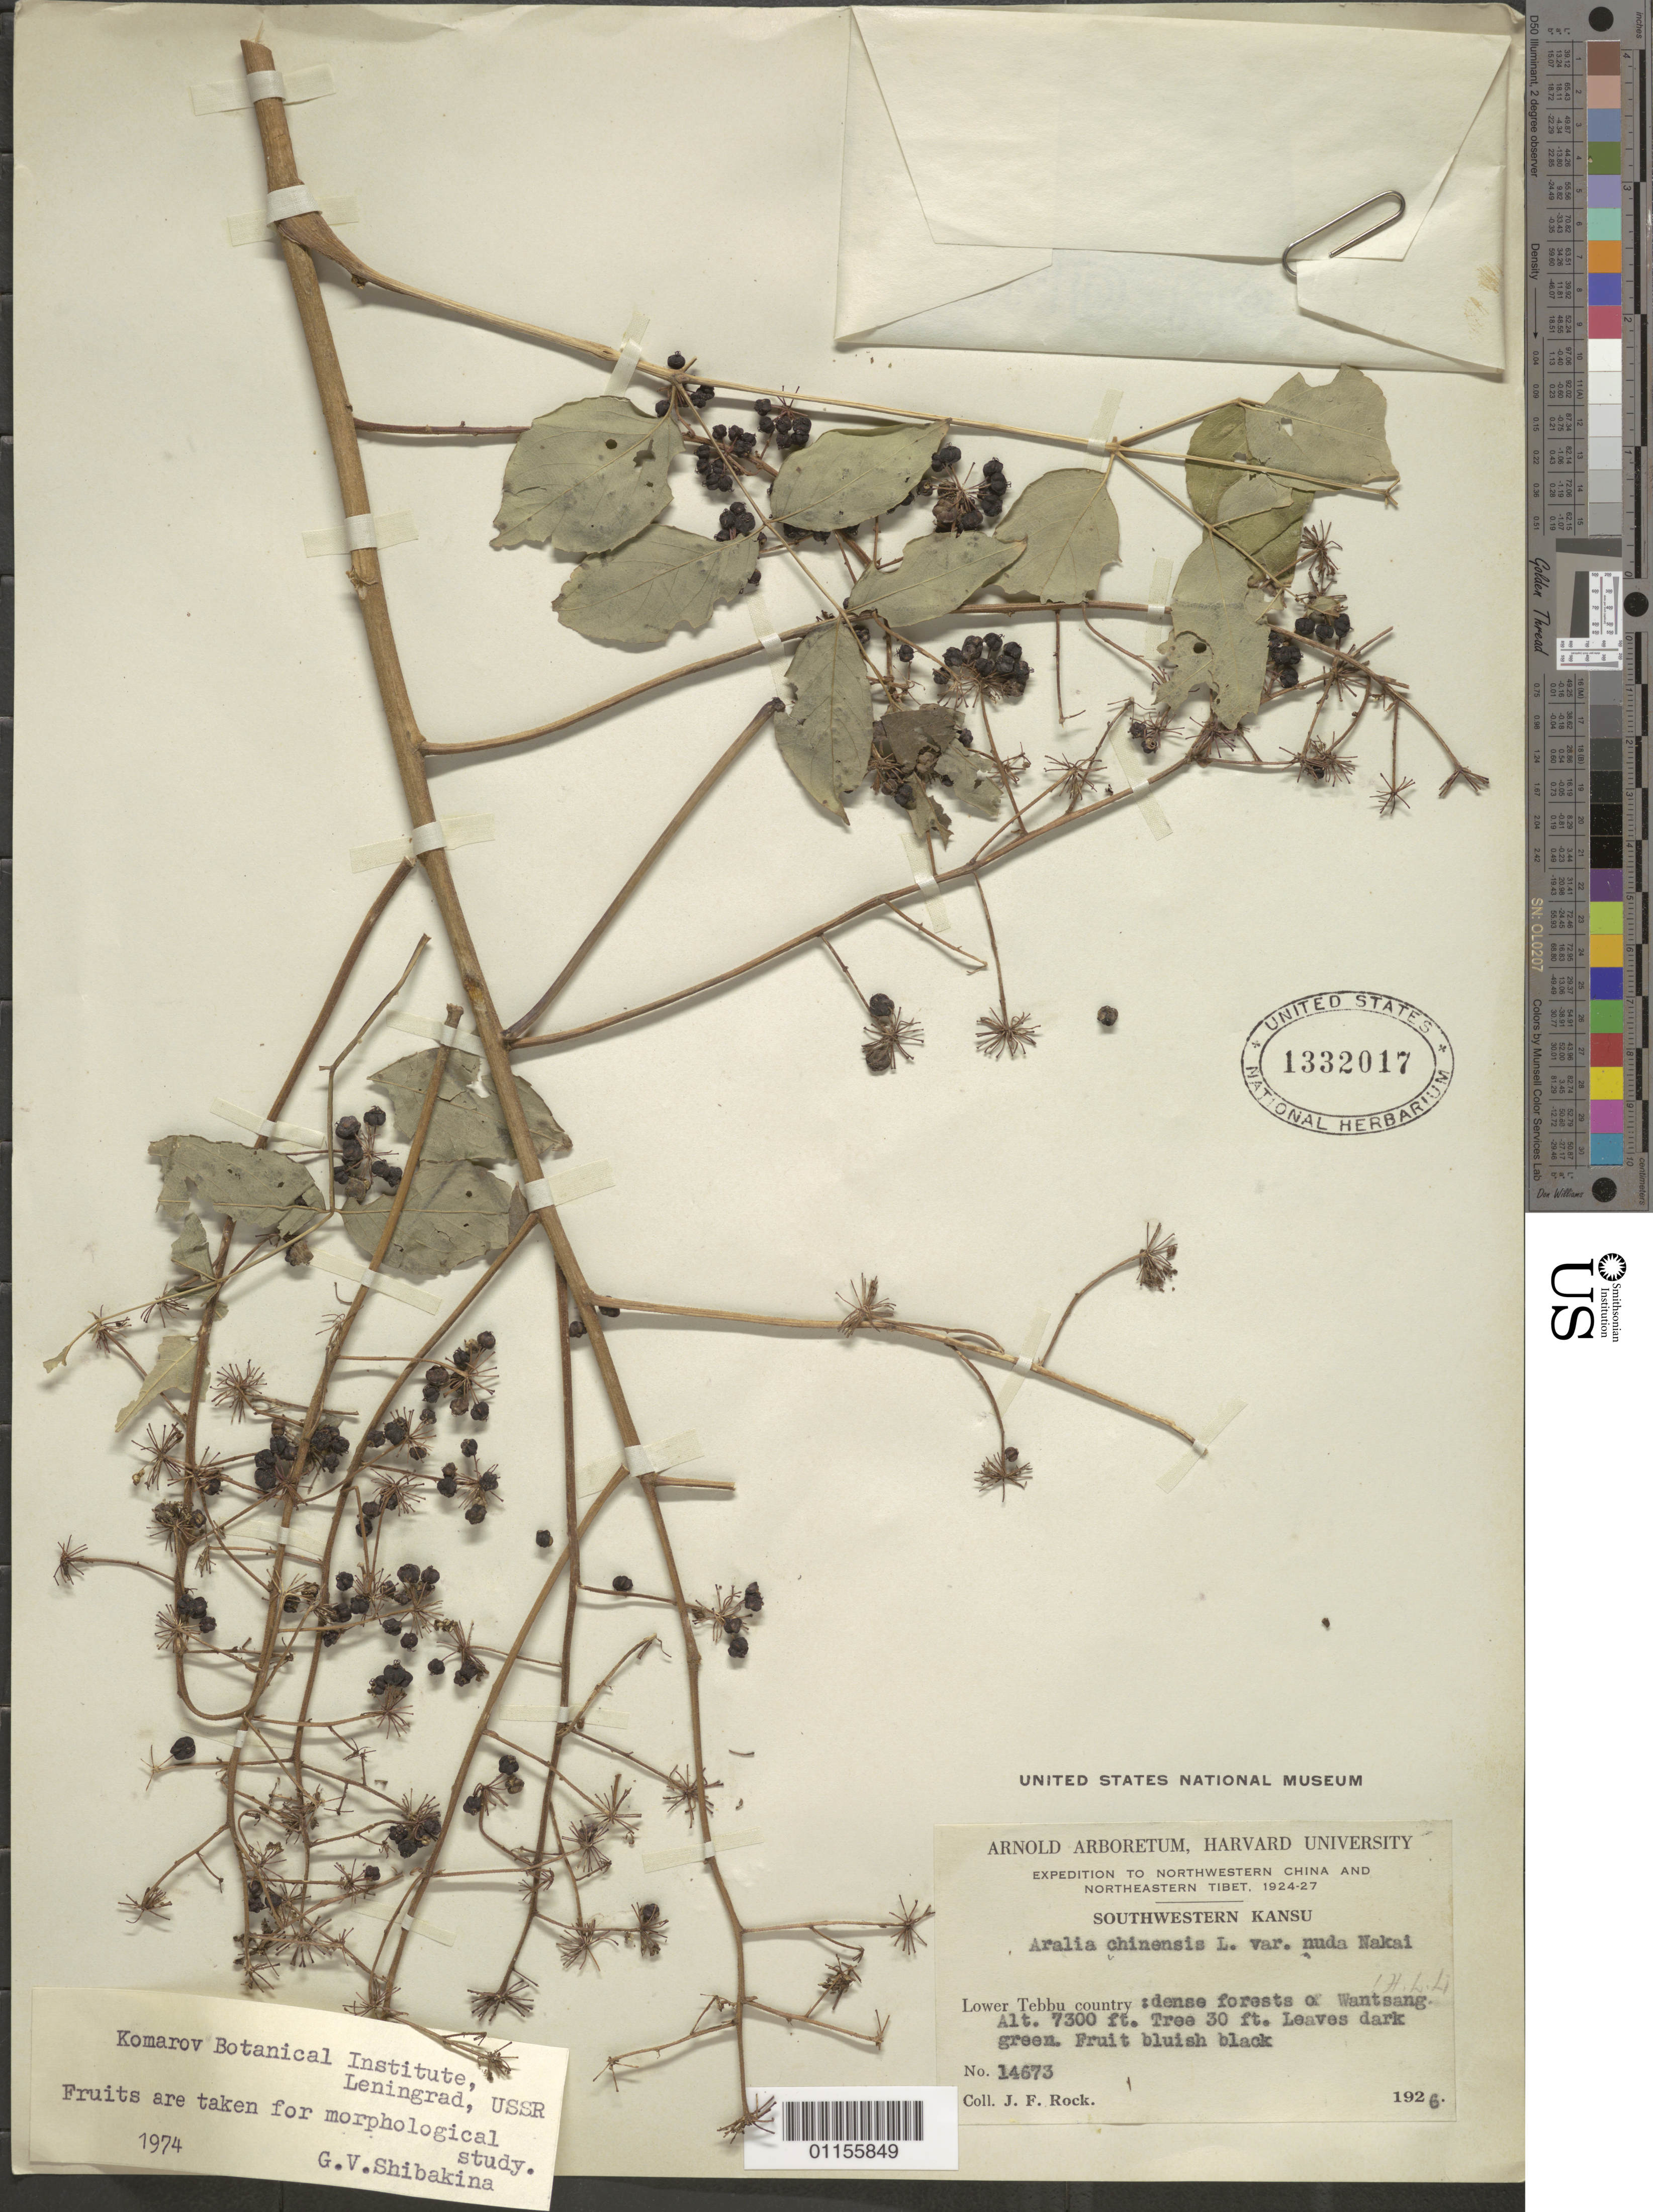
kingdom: Plantae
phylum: Tracheophyta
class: Magnoliopsida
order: Apiales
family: Araliaceae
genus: Aralia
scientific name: Aralia chinensis var. nuda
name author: Nakai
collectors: J. F. Rock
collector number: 14673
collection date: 1926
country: China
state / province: Gansu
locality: Lower Tebbu country.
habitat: Dense forest.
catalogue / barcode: US 1332017